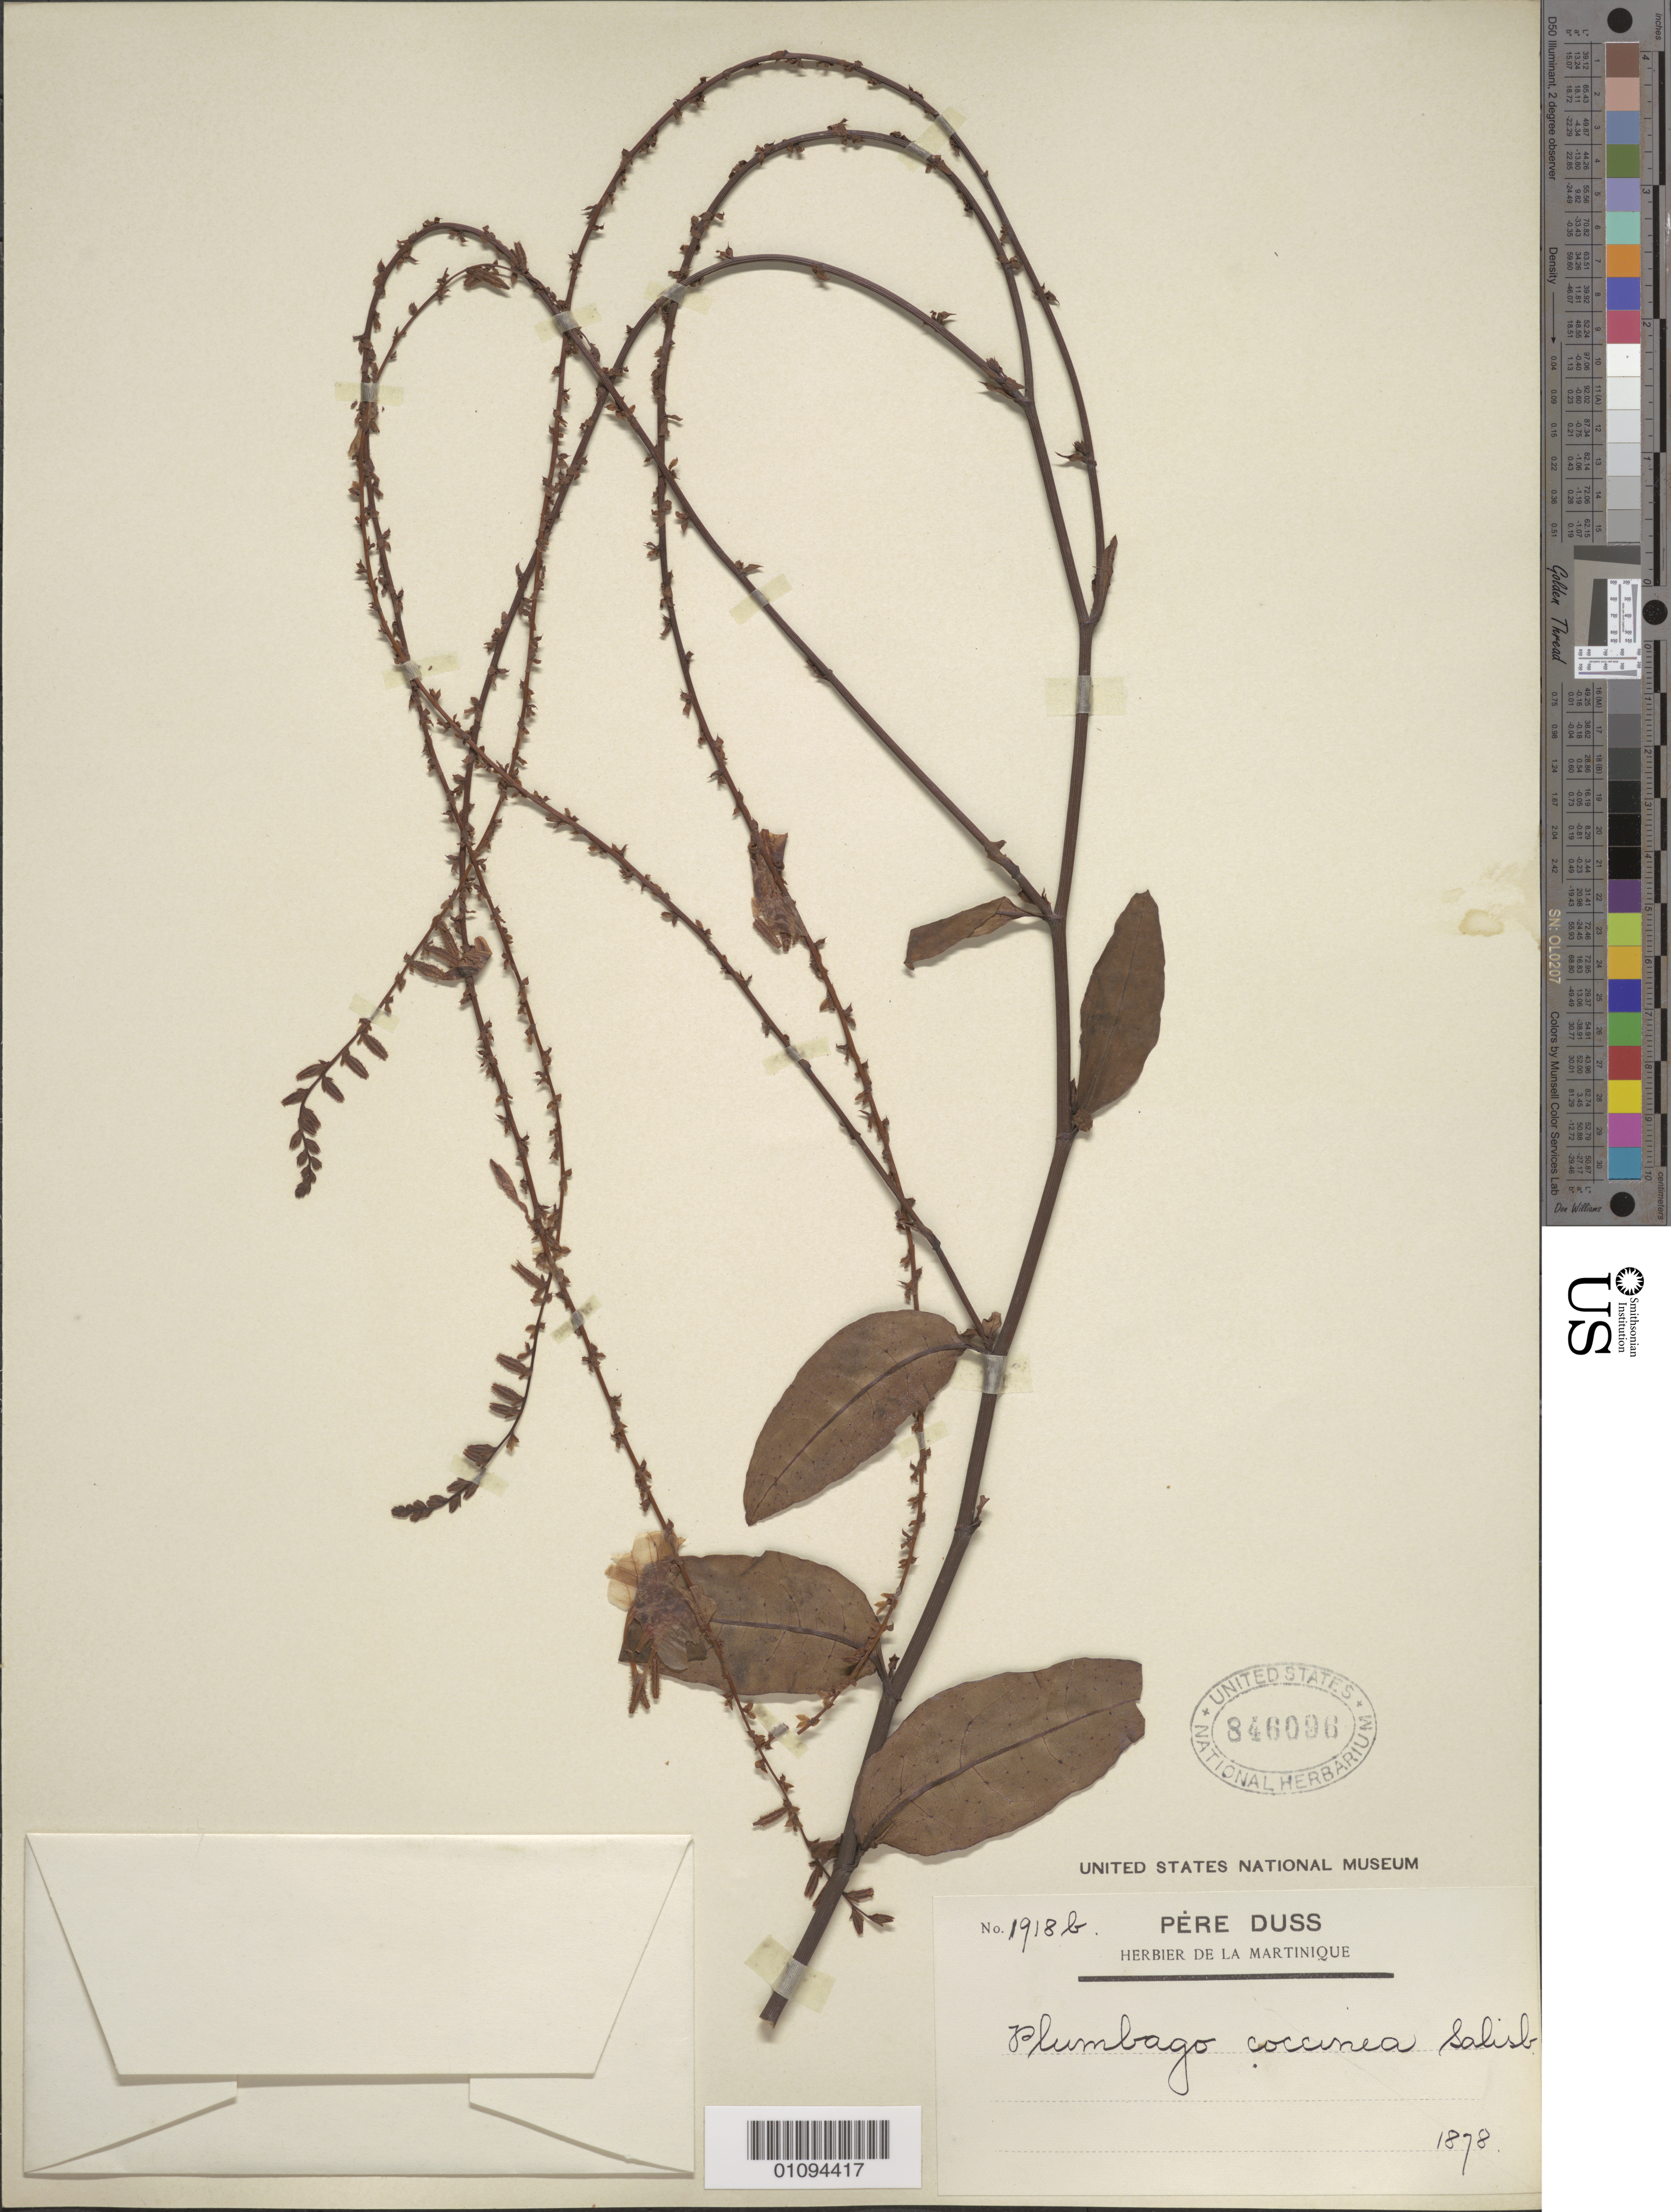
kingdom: Plantae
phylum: Tracheophyta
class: Magnoliopsida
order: Caryophyllales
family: Plumbaginaceae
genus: Plumbago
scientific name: Plumbago coccinea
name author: Salisb.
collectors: Père Duss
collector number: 1918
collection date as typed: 1878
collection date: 1878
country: Martinique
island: Martinique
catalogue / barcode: US 846096